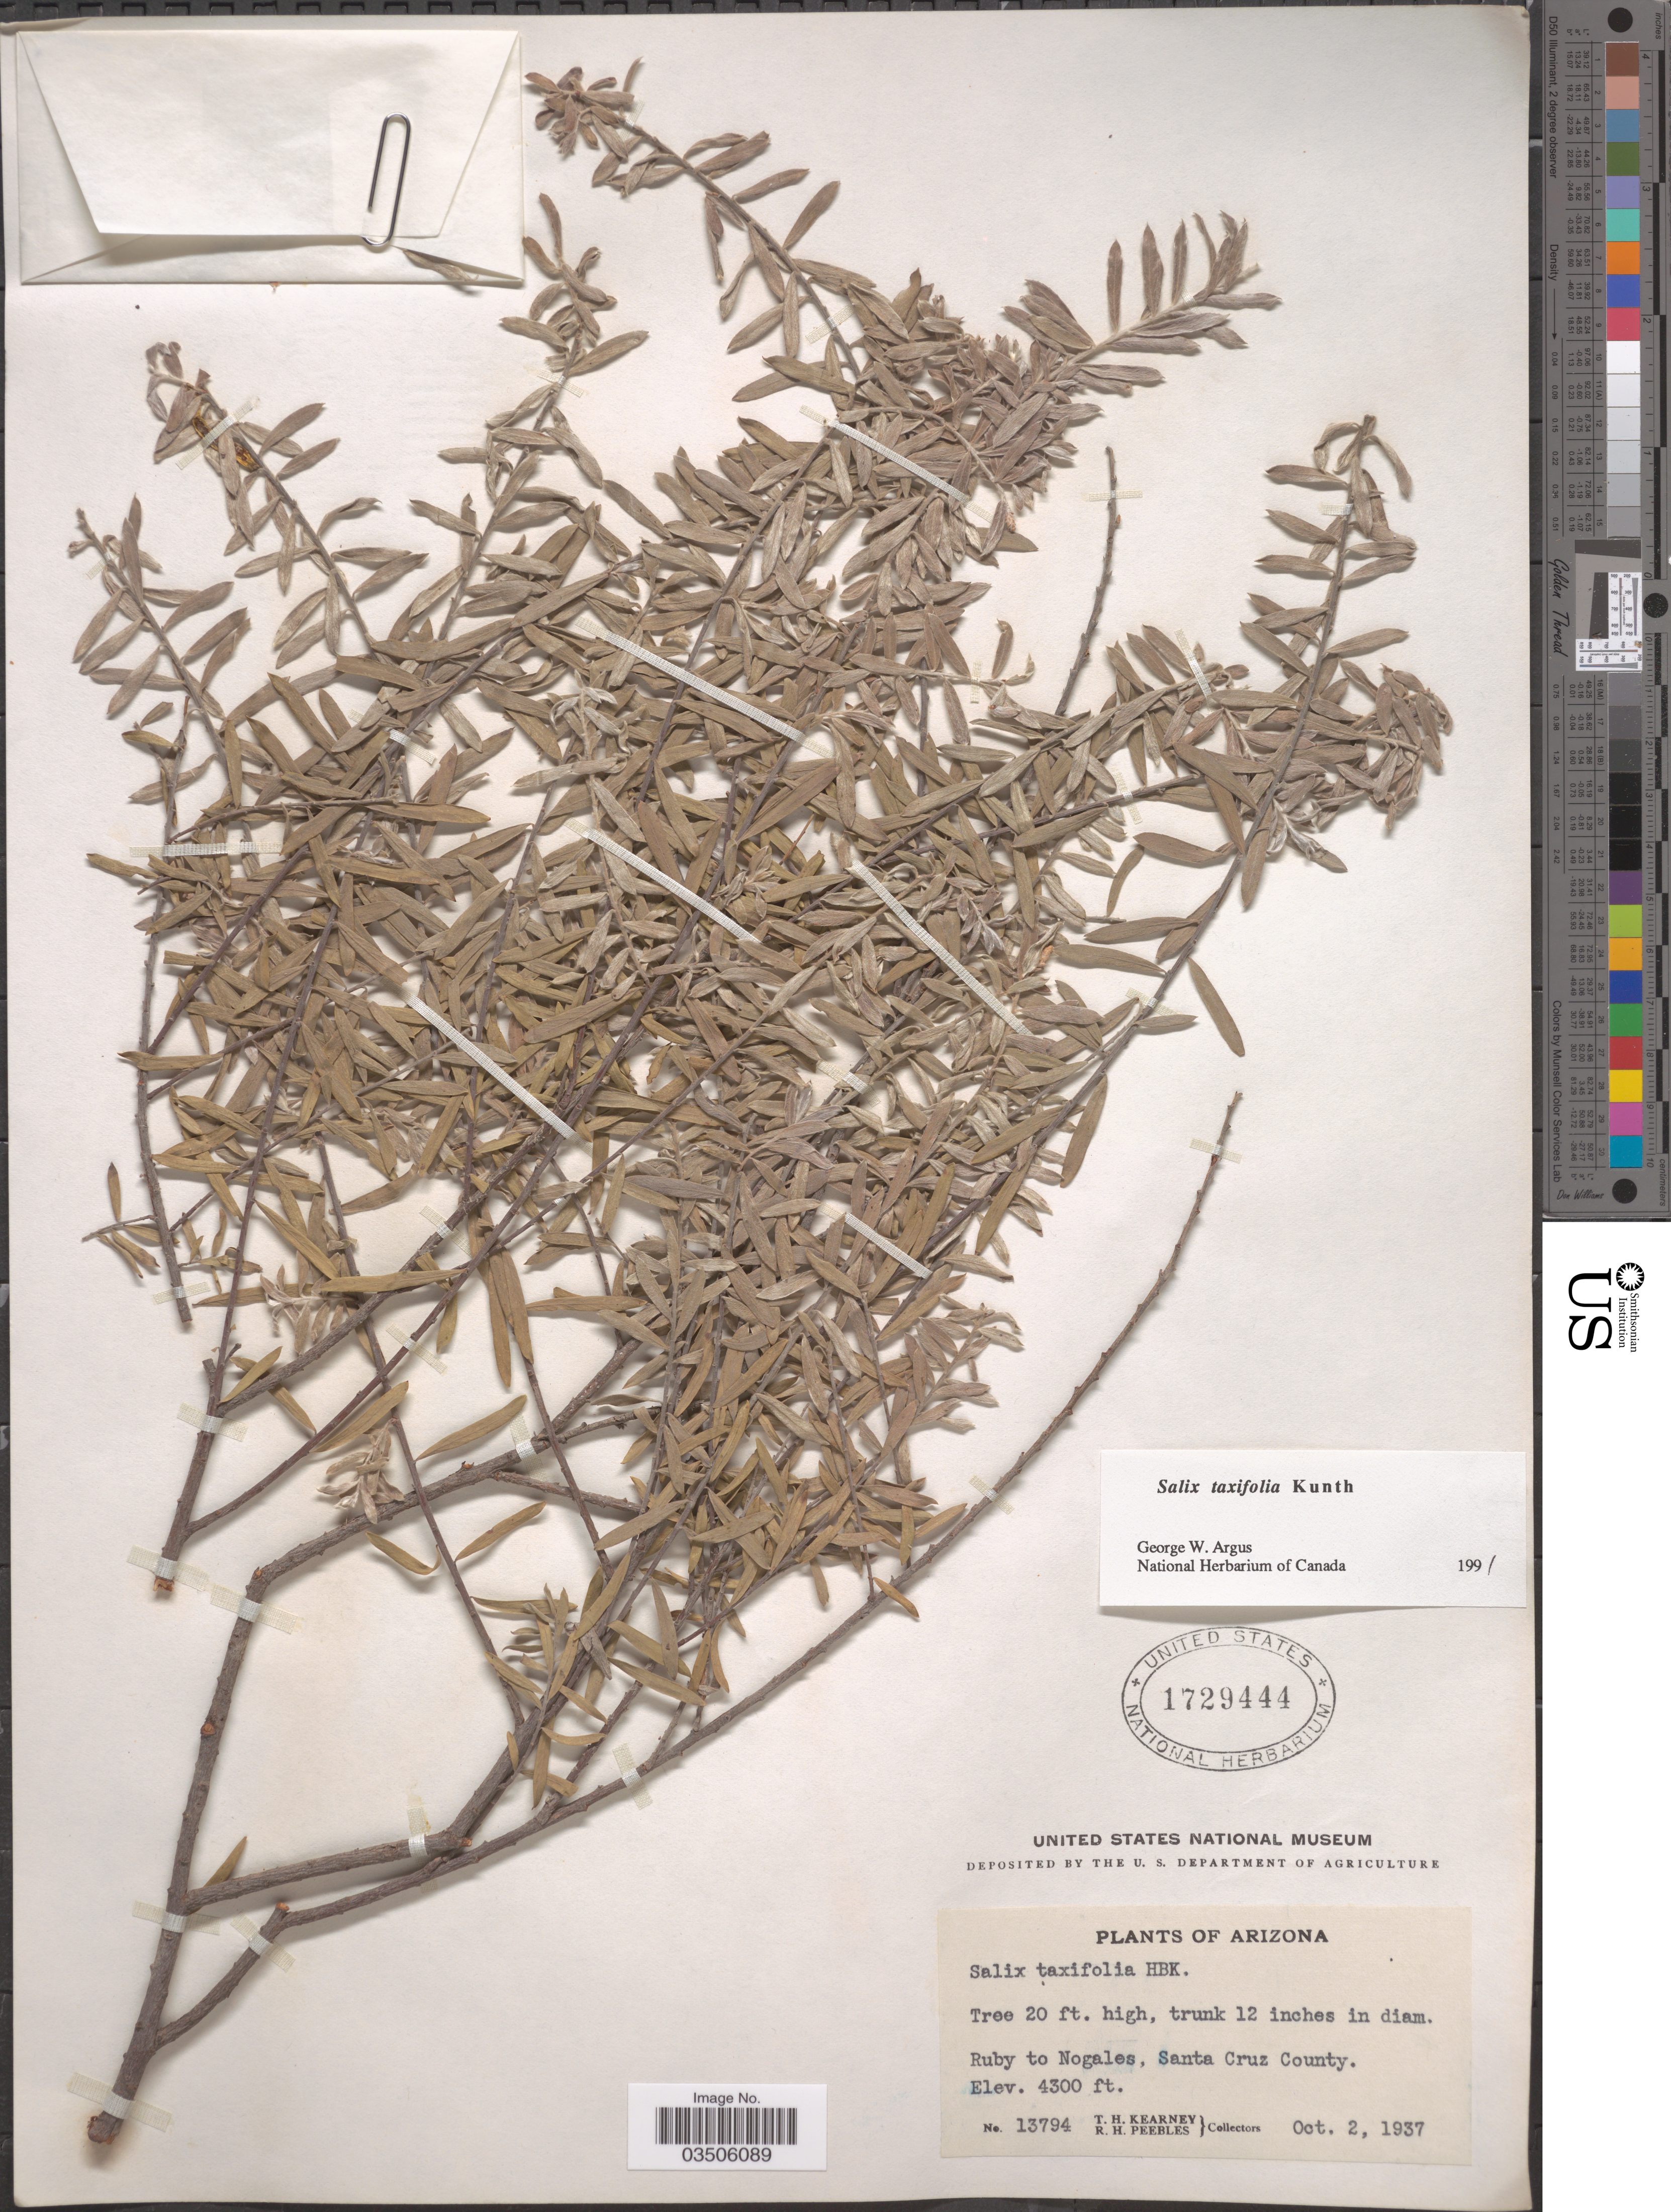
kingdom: Plantae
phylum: Tracheophyta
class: Magnoliopsida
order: Malpighiales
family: Salicaceae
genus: Salix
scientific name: Salix taxifolia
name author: Kunth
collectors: T. H. Kearney & R. H. Peebles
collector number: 13794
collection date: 1937-10-02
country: United States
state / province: Arizona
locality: Ruby to Nogales, Santa Cruz County.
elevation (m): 1311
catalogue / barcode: US 1729444